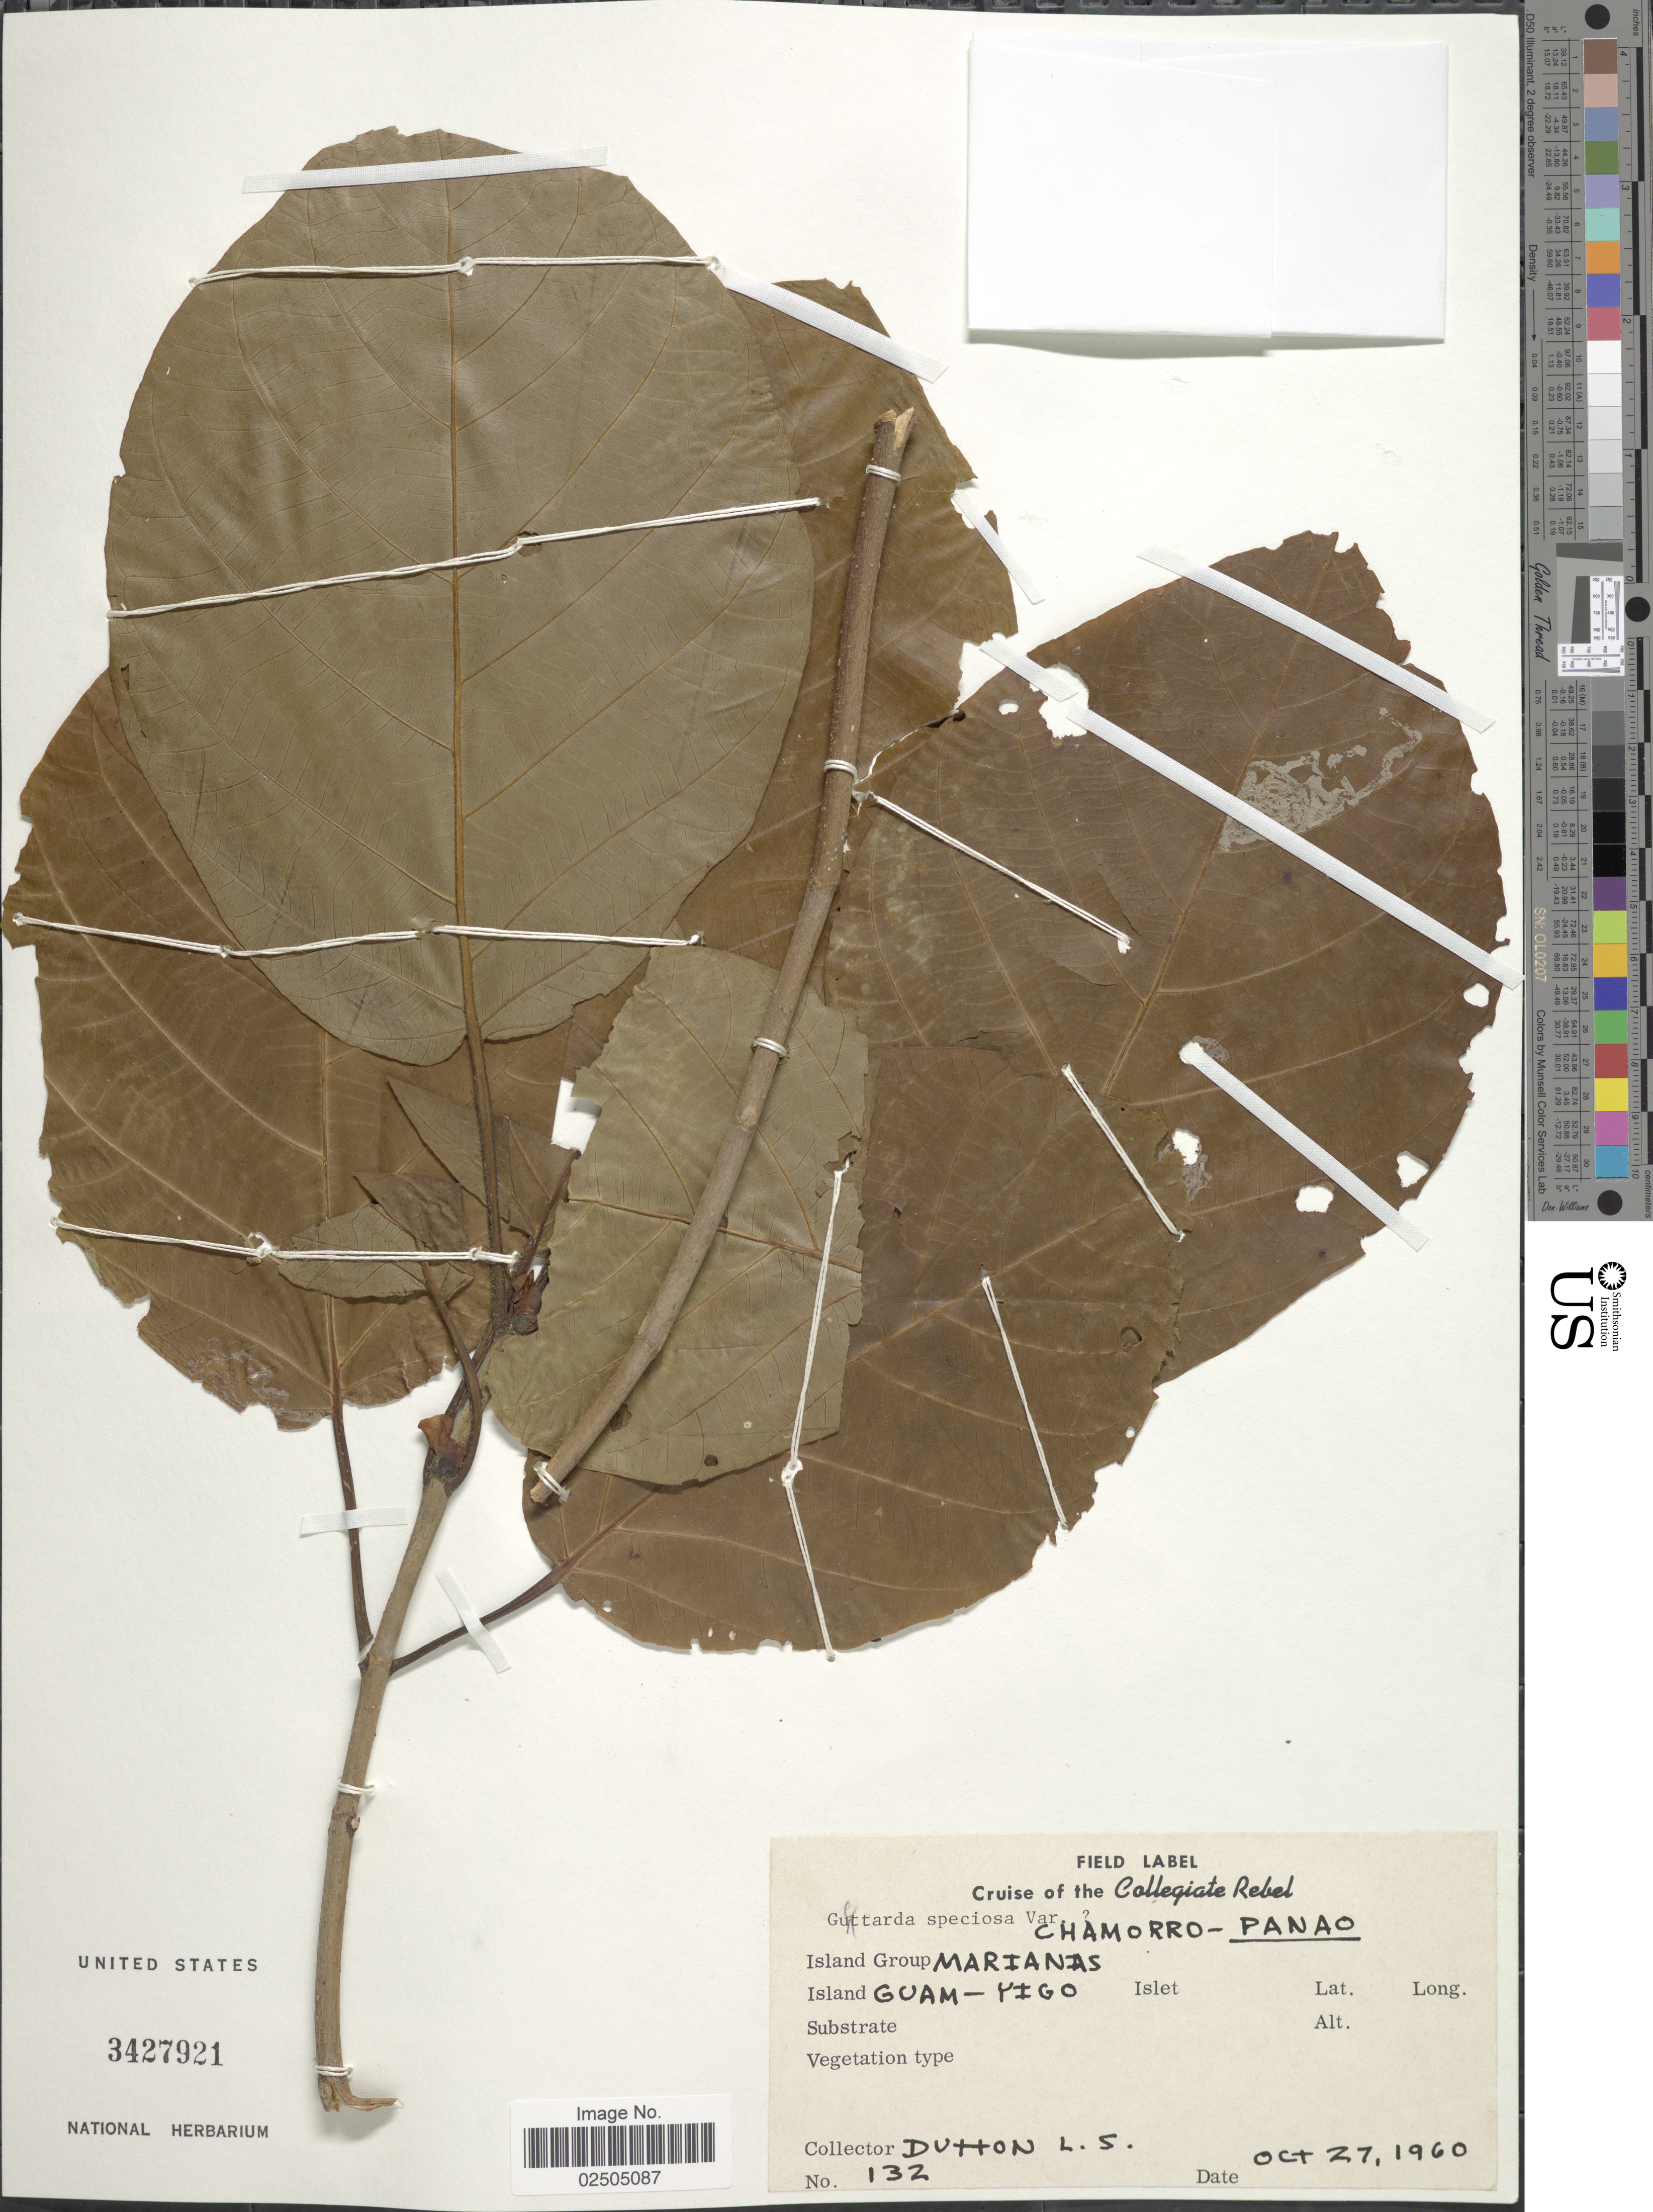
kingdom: Plantae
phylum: Tracheophyta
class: Magnoliopsida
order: Gentianales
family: Rubiaceae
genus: Guettarda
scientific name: Guettarda speciosa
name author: L.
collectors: L. Dutton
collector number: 132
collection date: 1960-10-27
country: Guam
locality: Island Group Marianas, Island Guam - Yigo [interpreted]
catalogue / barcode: US 3427921